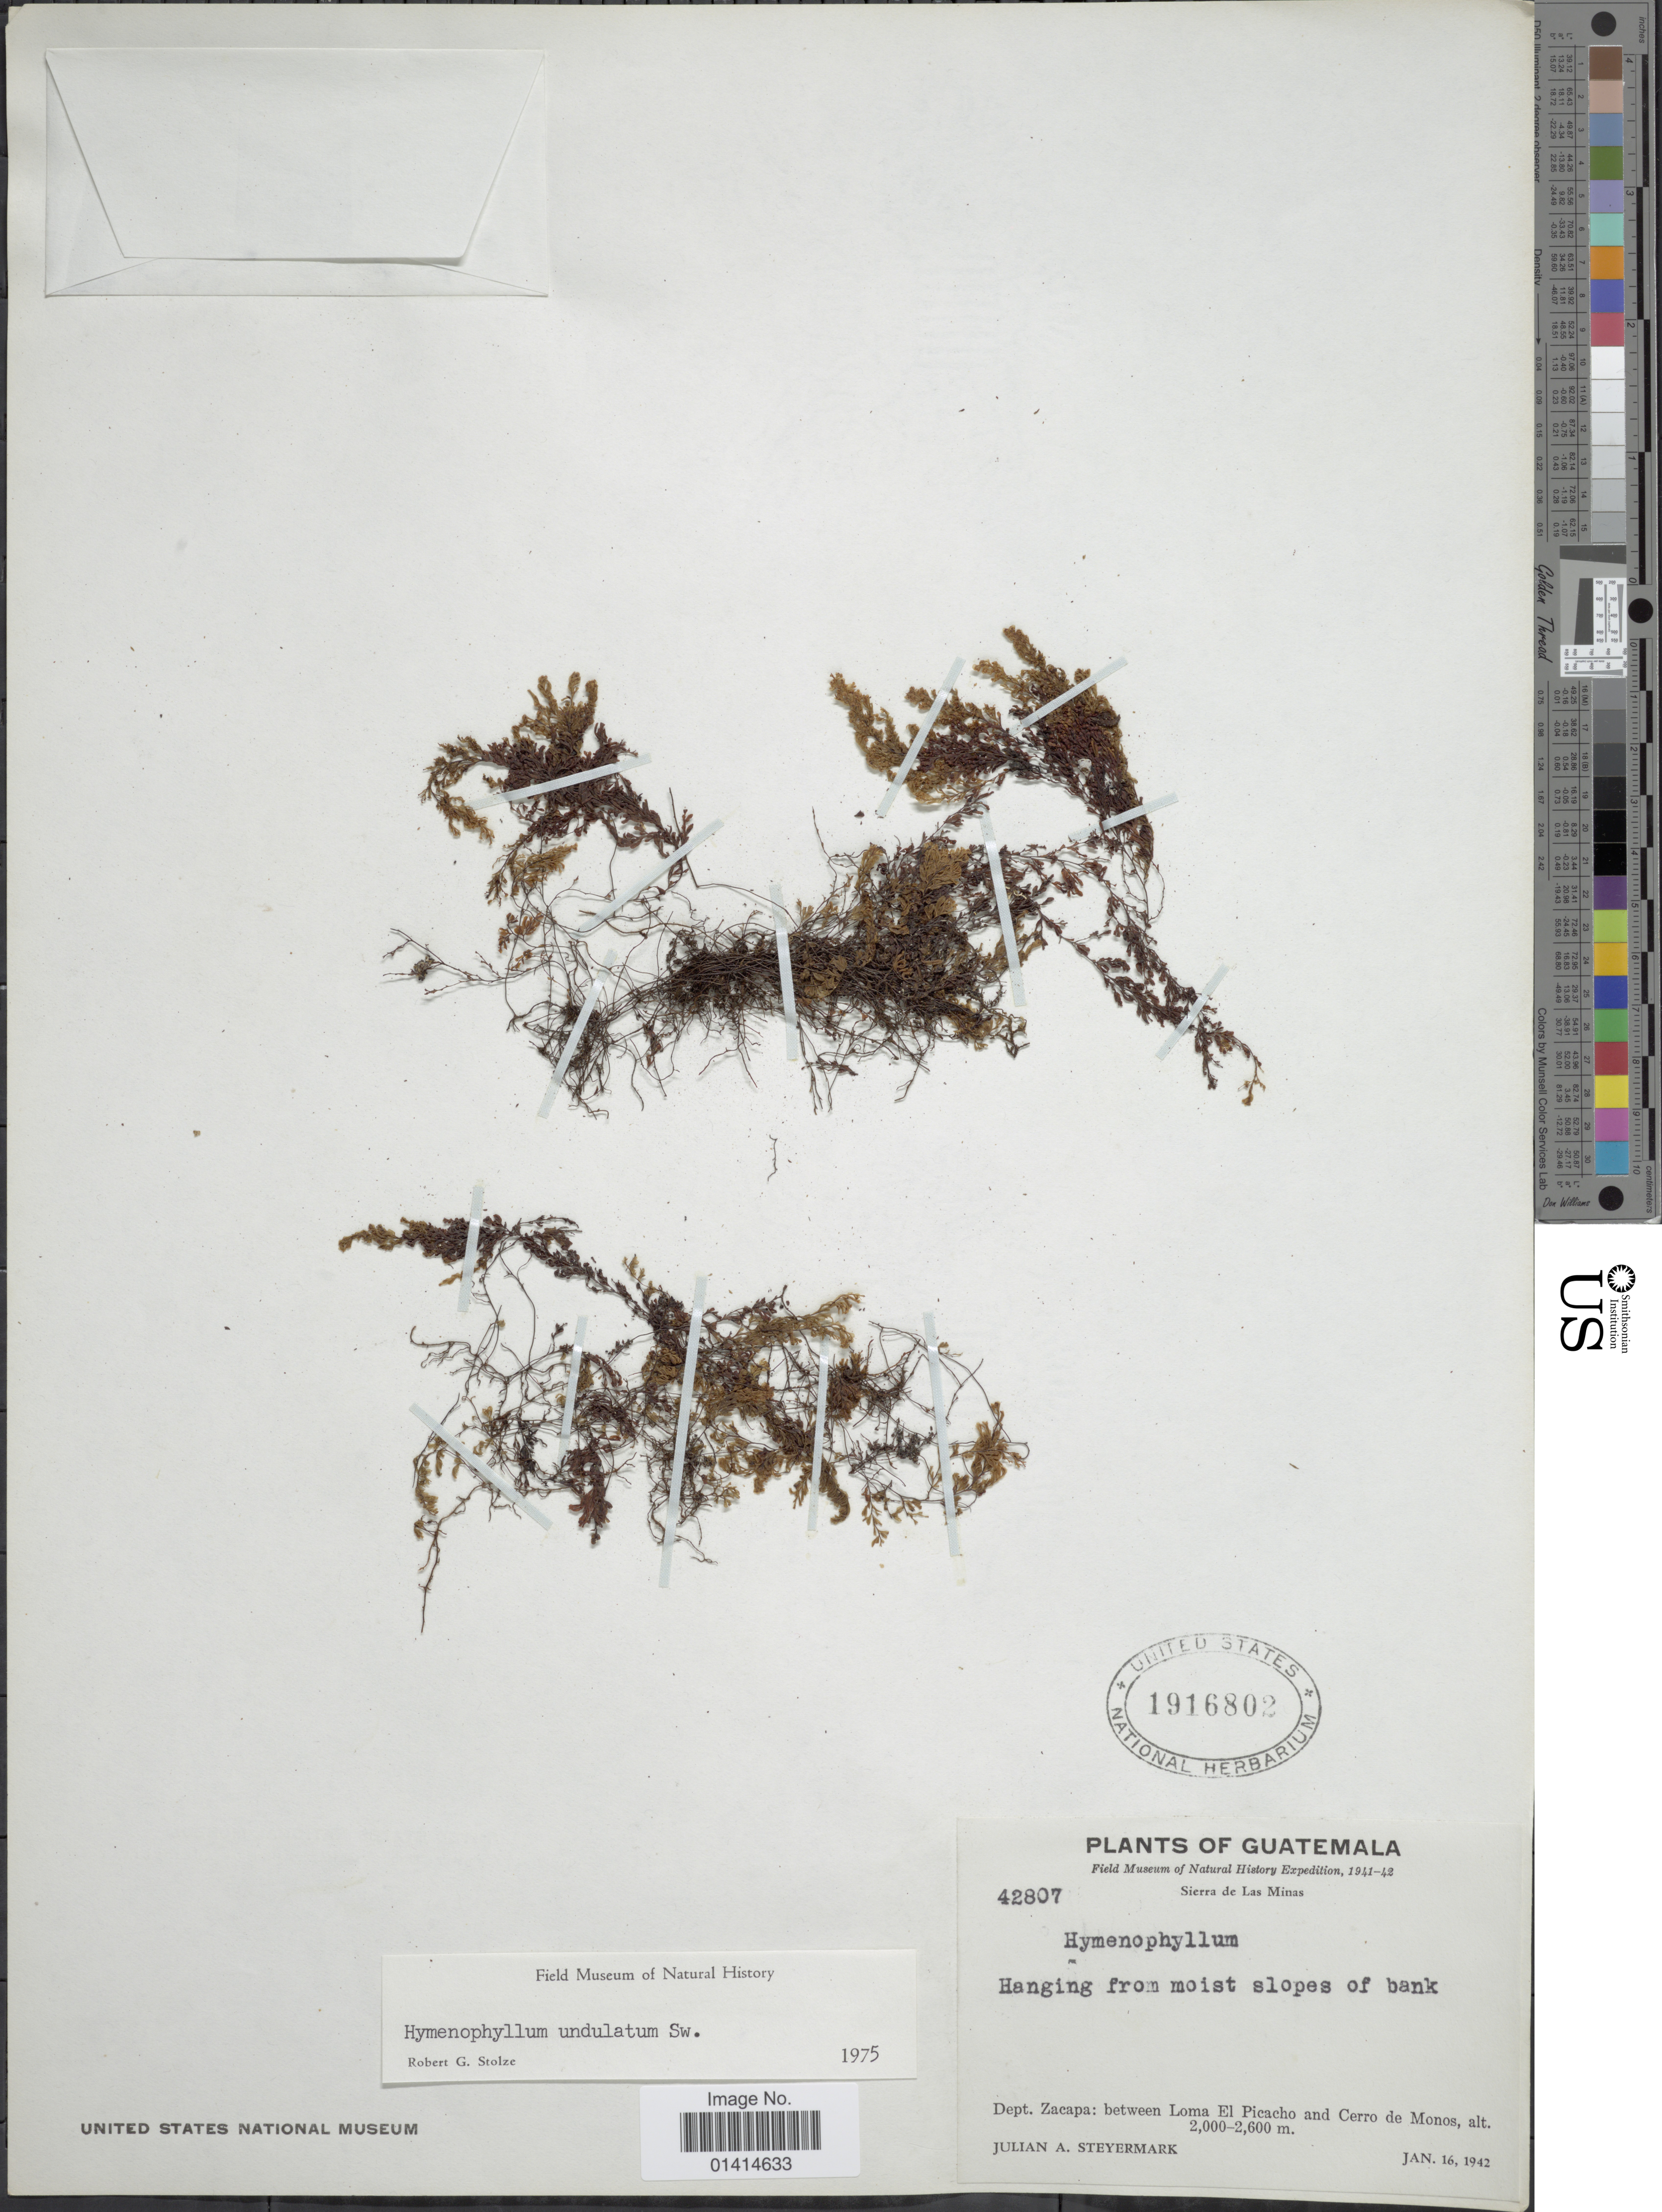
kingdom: Plantae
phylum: Tracheophyta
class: Polypodiopsida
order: Hymenophyllales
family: Hymenophyllaceae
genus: Hymenophyllum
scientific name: Hymenophyllum undulatum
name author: (Sw.) Sw.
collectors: J. Steyermark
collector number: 42807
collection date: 1942-01-16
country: Guatemala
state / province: Zacapa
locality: Dept. Zacapa: between Lo,a El Picacho and Cerro de monos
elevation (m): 2000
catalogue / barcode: US 1916802